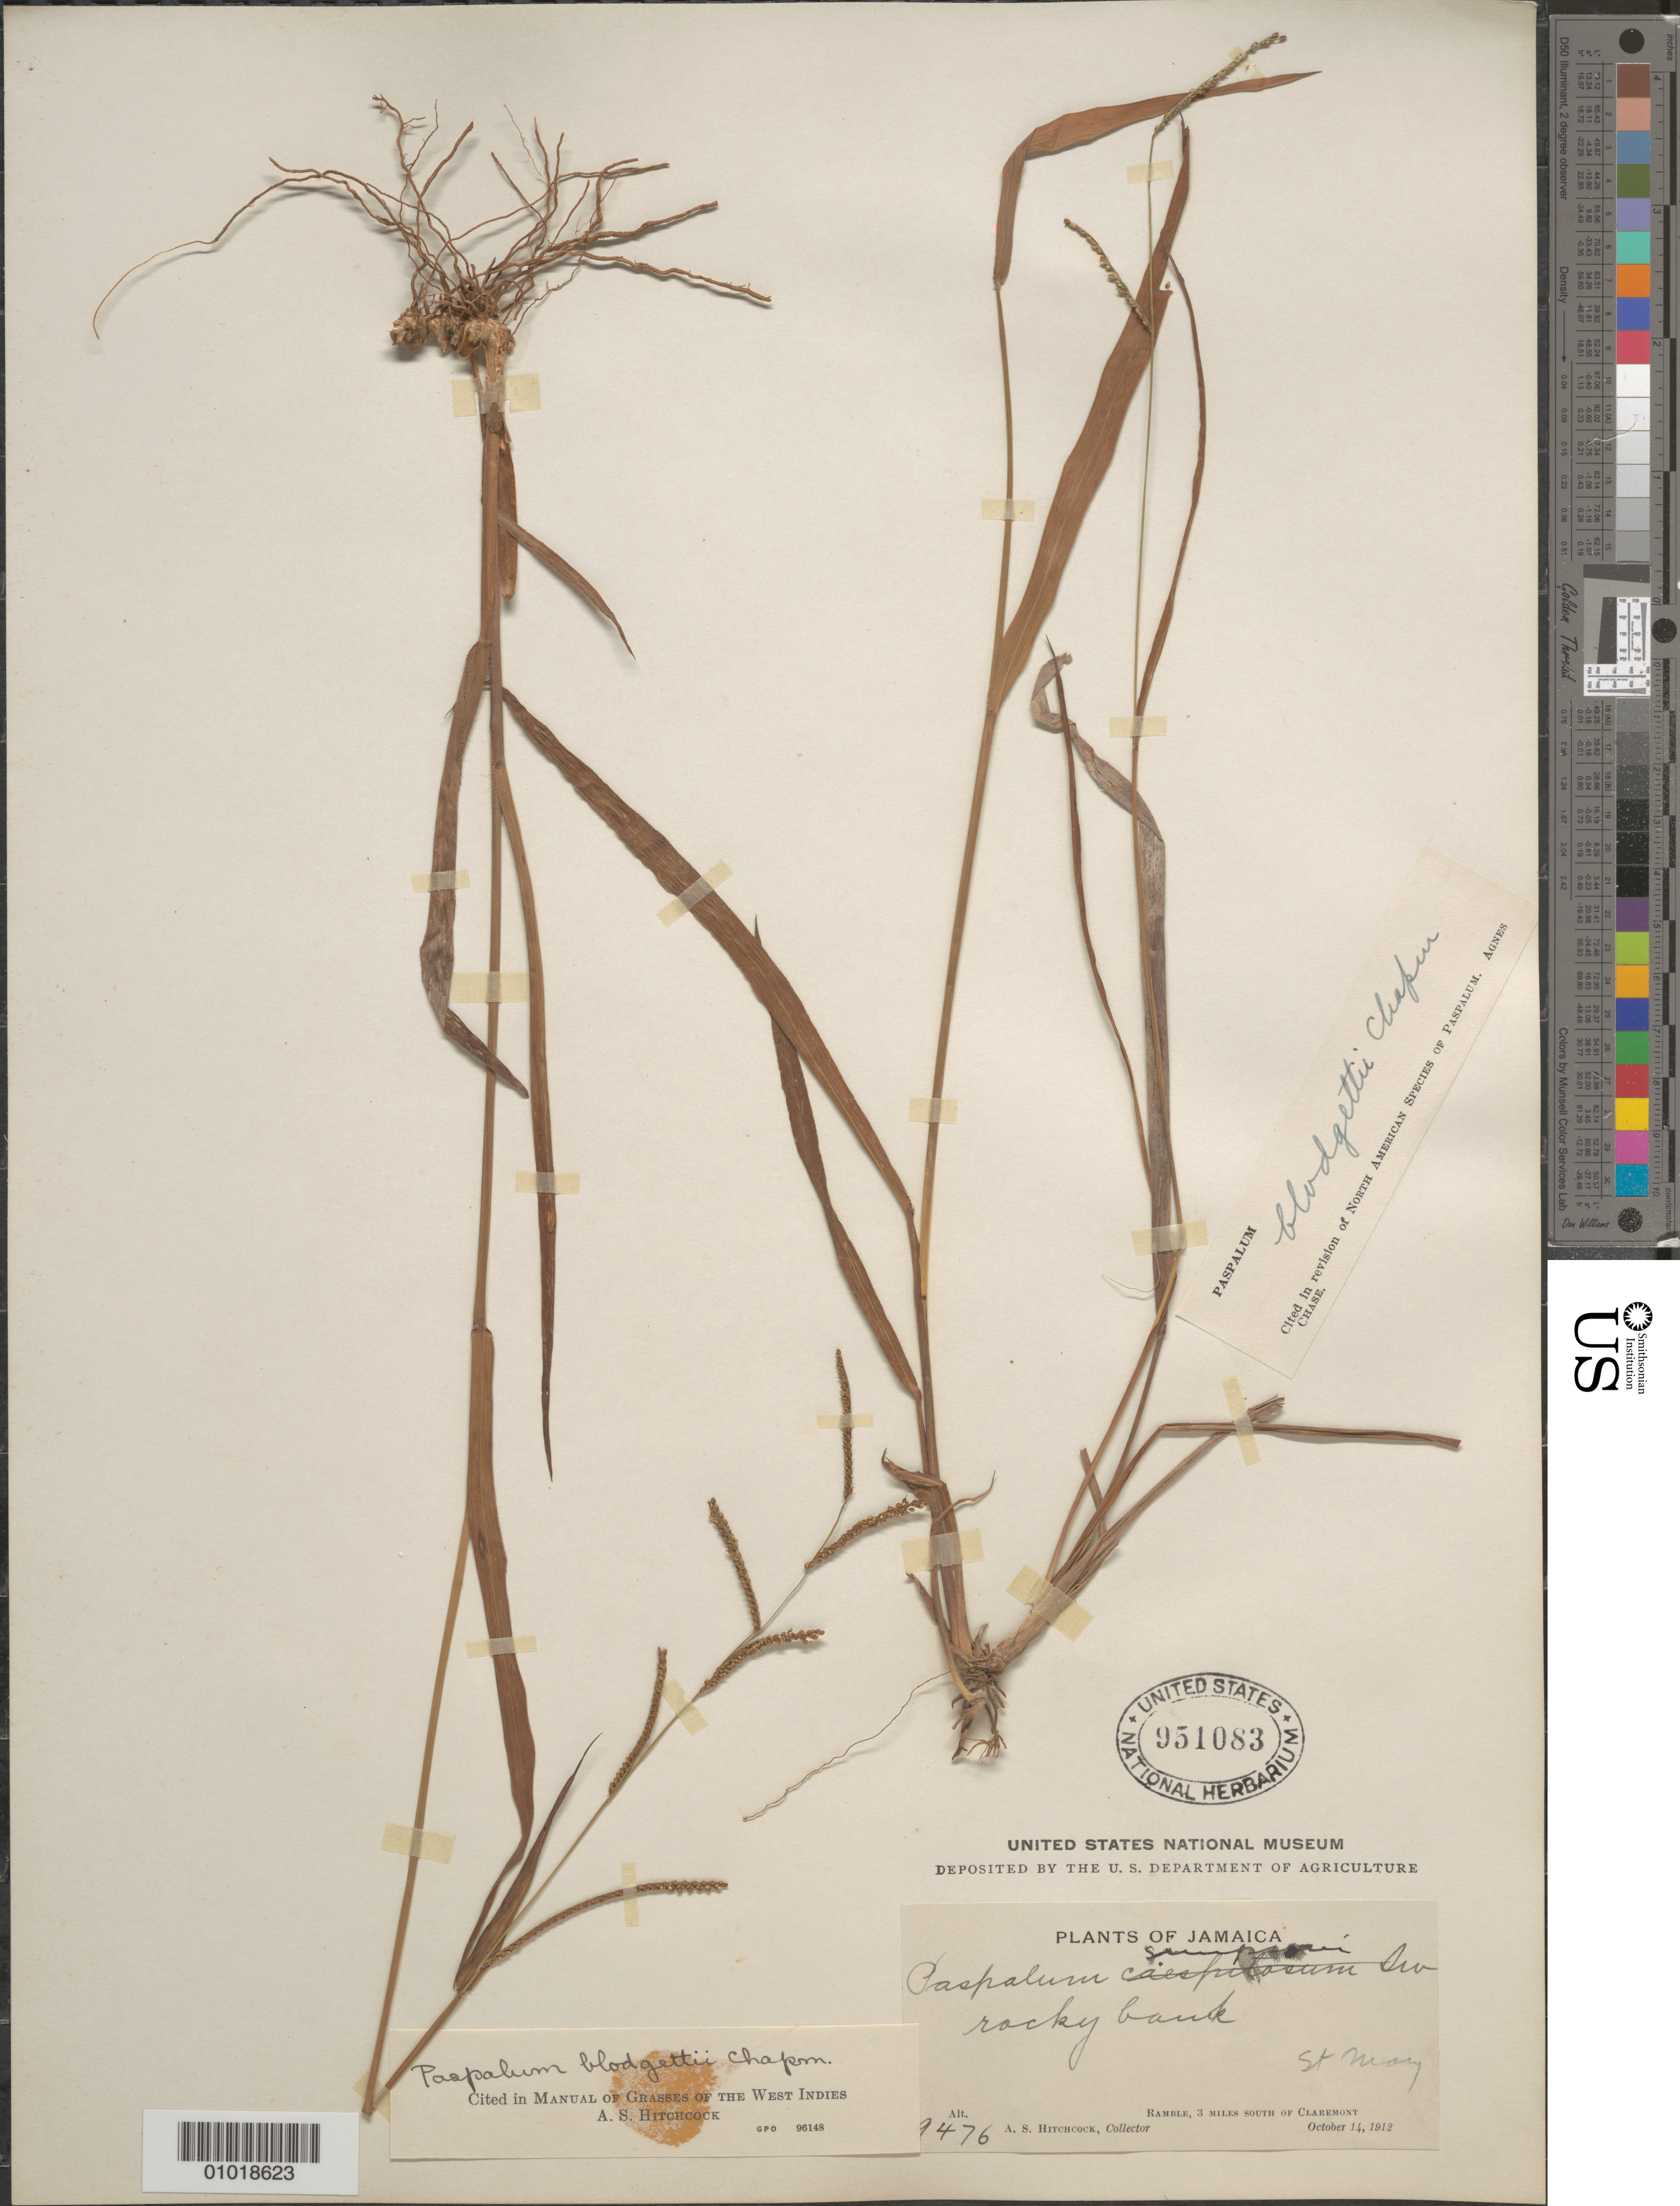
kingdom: Plantae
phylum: Tracheophyta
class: Liliopsida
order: Poales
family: Poaceae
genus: Paspalum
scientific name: Paspalum blodgettii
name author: Chapm.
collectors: A. S. Hitchcock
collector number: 9476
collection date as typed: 14 Oct 1912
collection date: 1912-10-14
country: Jamaica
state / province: Saint Ann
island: Jamaica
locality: Ramble, 3 m S of Claremont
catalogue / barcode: US 951083